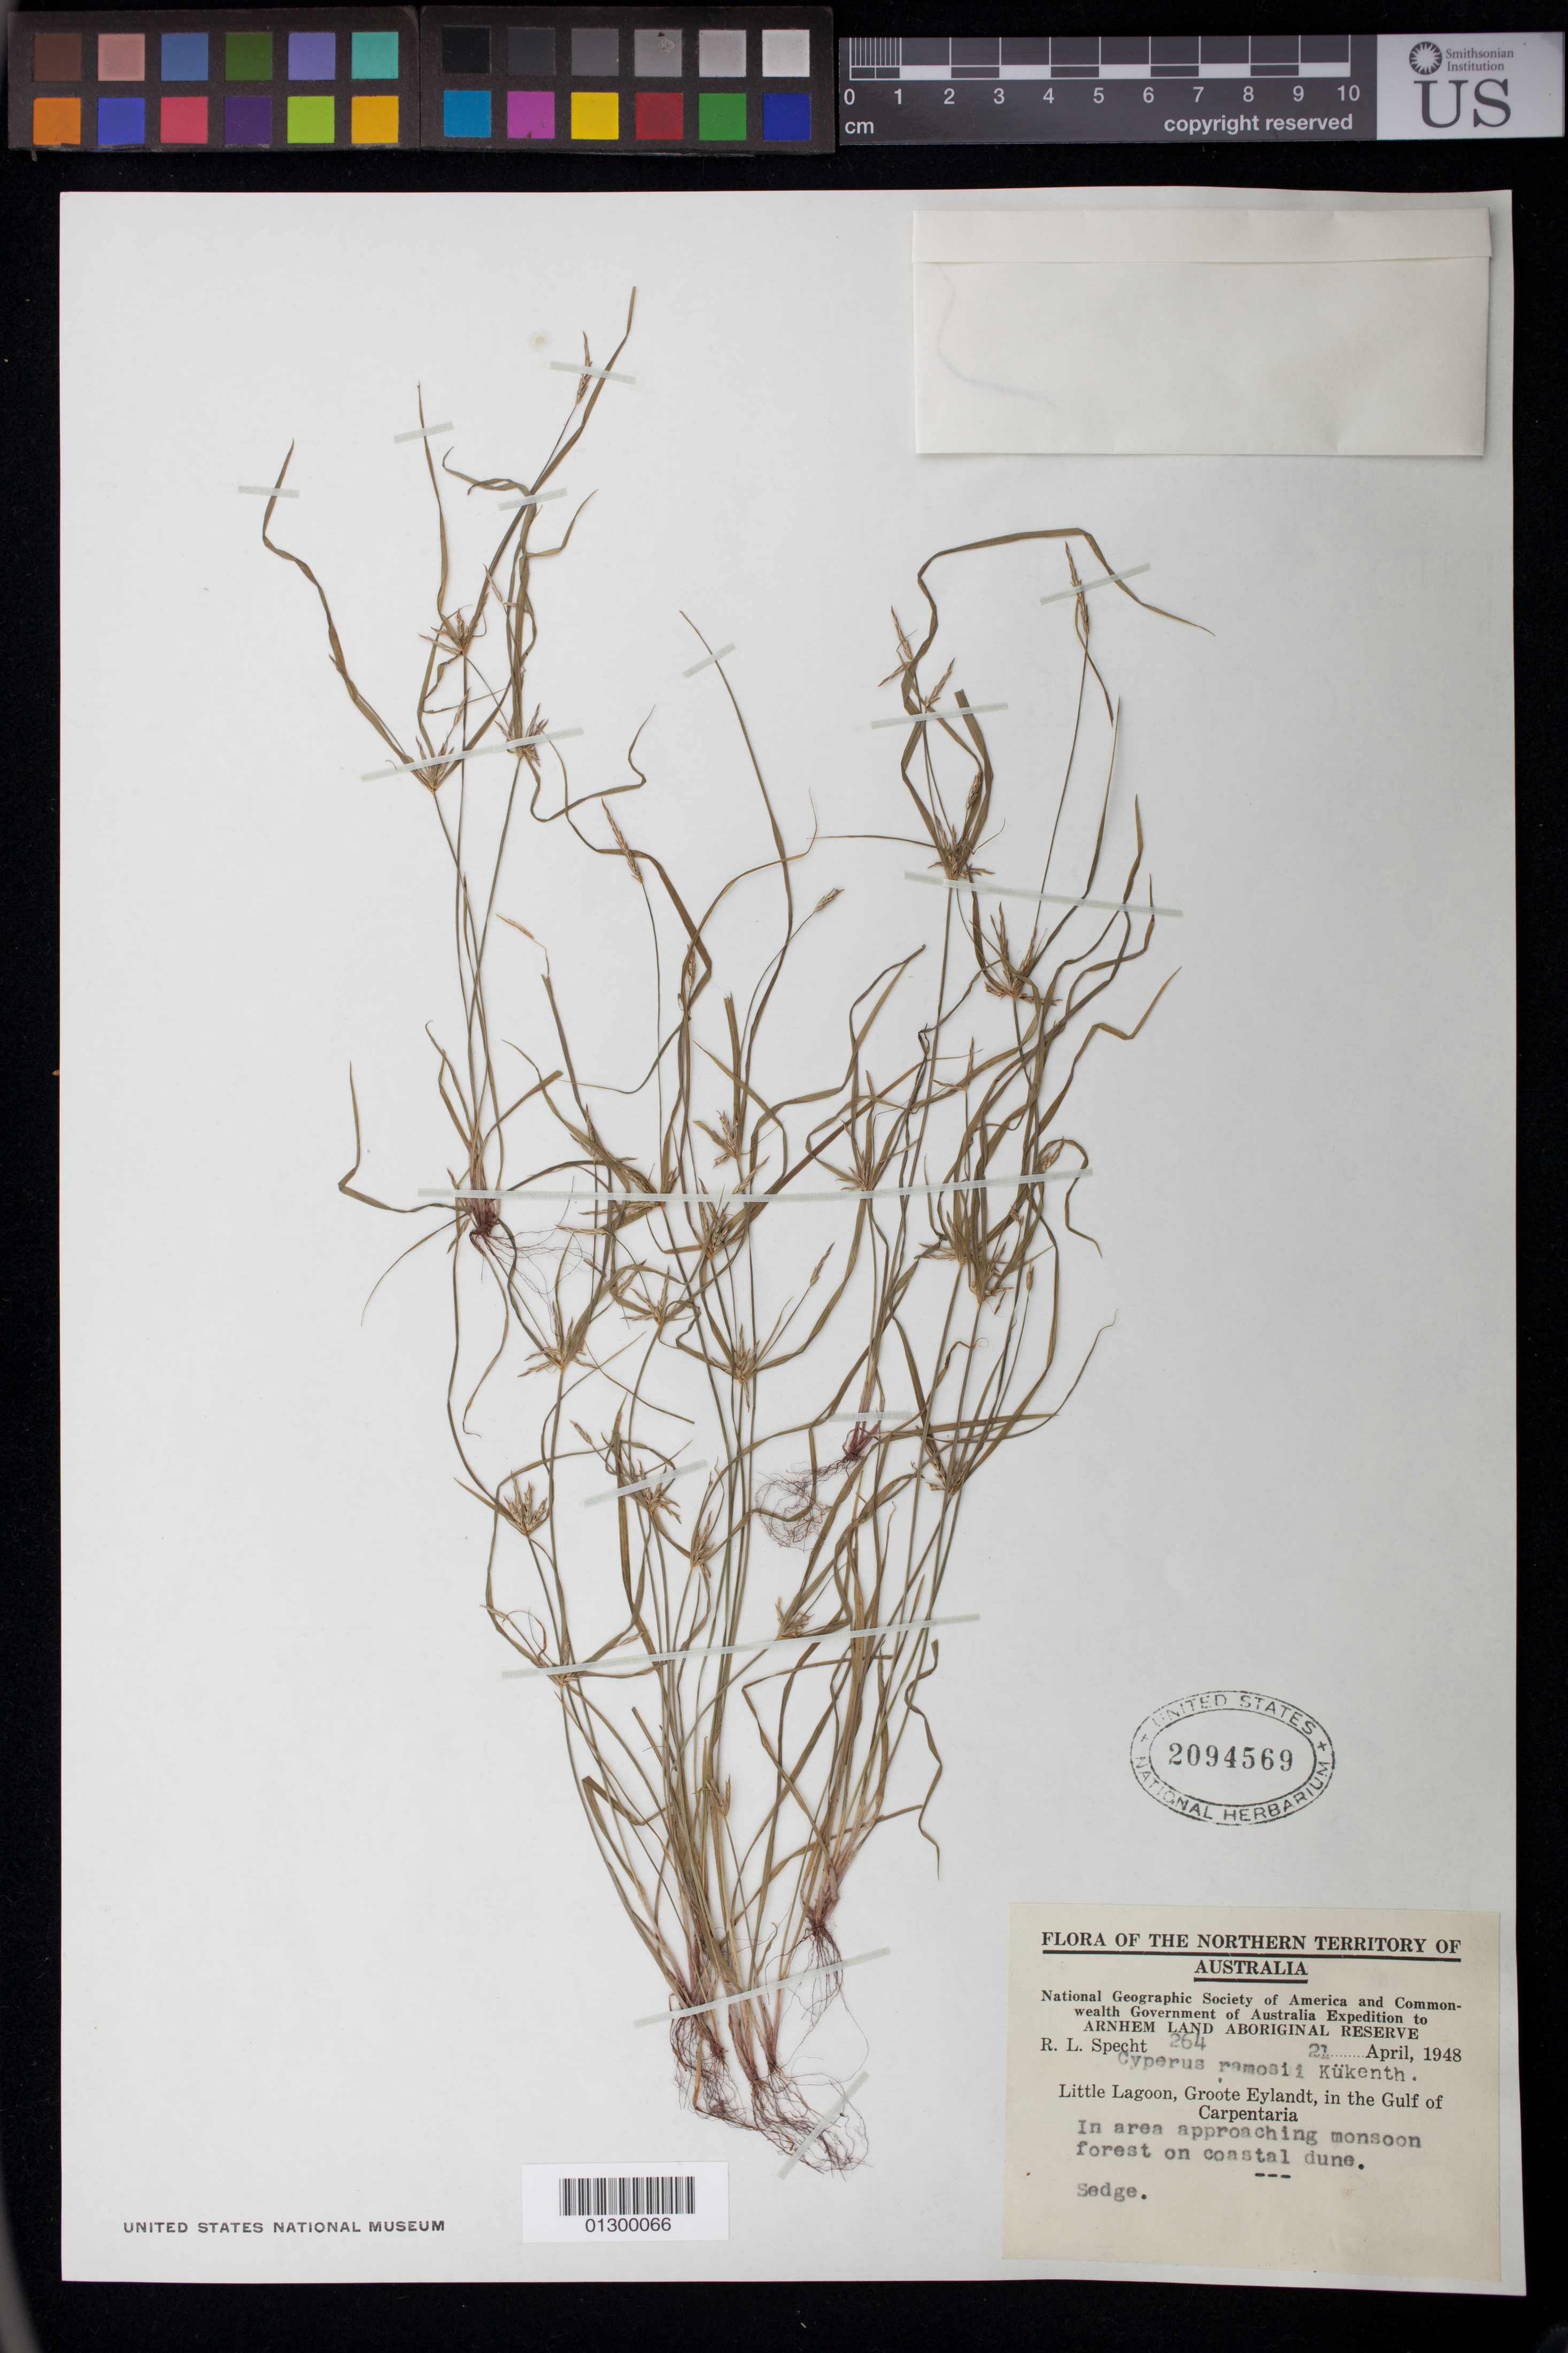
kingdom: Plantae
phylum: Tracheophyta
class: Liliopsida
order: Poales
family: Cyperaceae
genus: Cyperus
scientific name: Cyperus zollingeri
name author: Steud.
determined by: Strong, Mark T., (BOT), Smithsonian Institution - National Museum of Natural History (UNITED STATES)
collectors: R. L. Specht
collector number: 264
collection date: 1948-04-21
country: Australia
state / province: Northern Territory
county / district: East Arnhem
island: Groote Eylandt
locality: Little Lagoon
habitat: In area approaching monsoon forest on coastal dune.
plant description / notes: Sedge.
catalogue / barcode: US 2094569